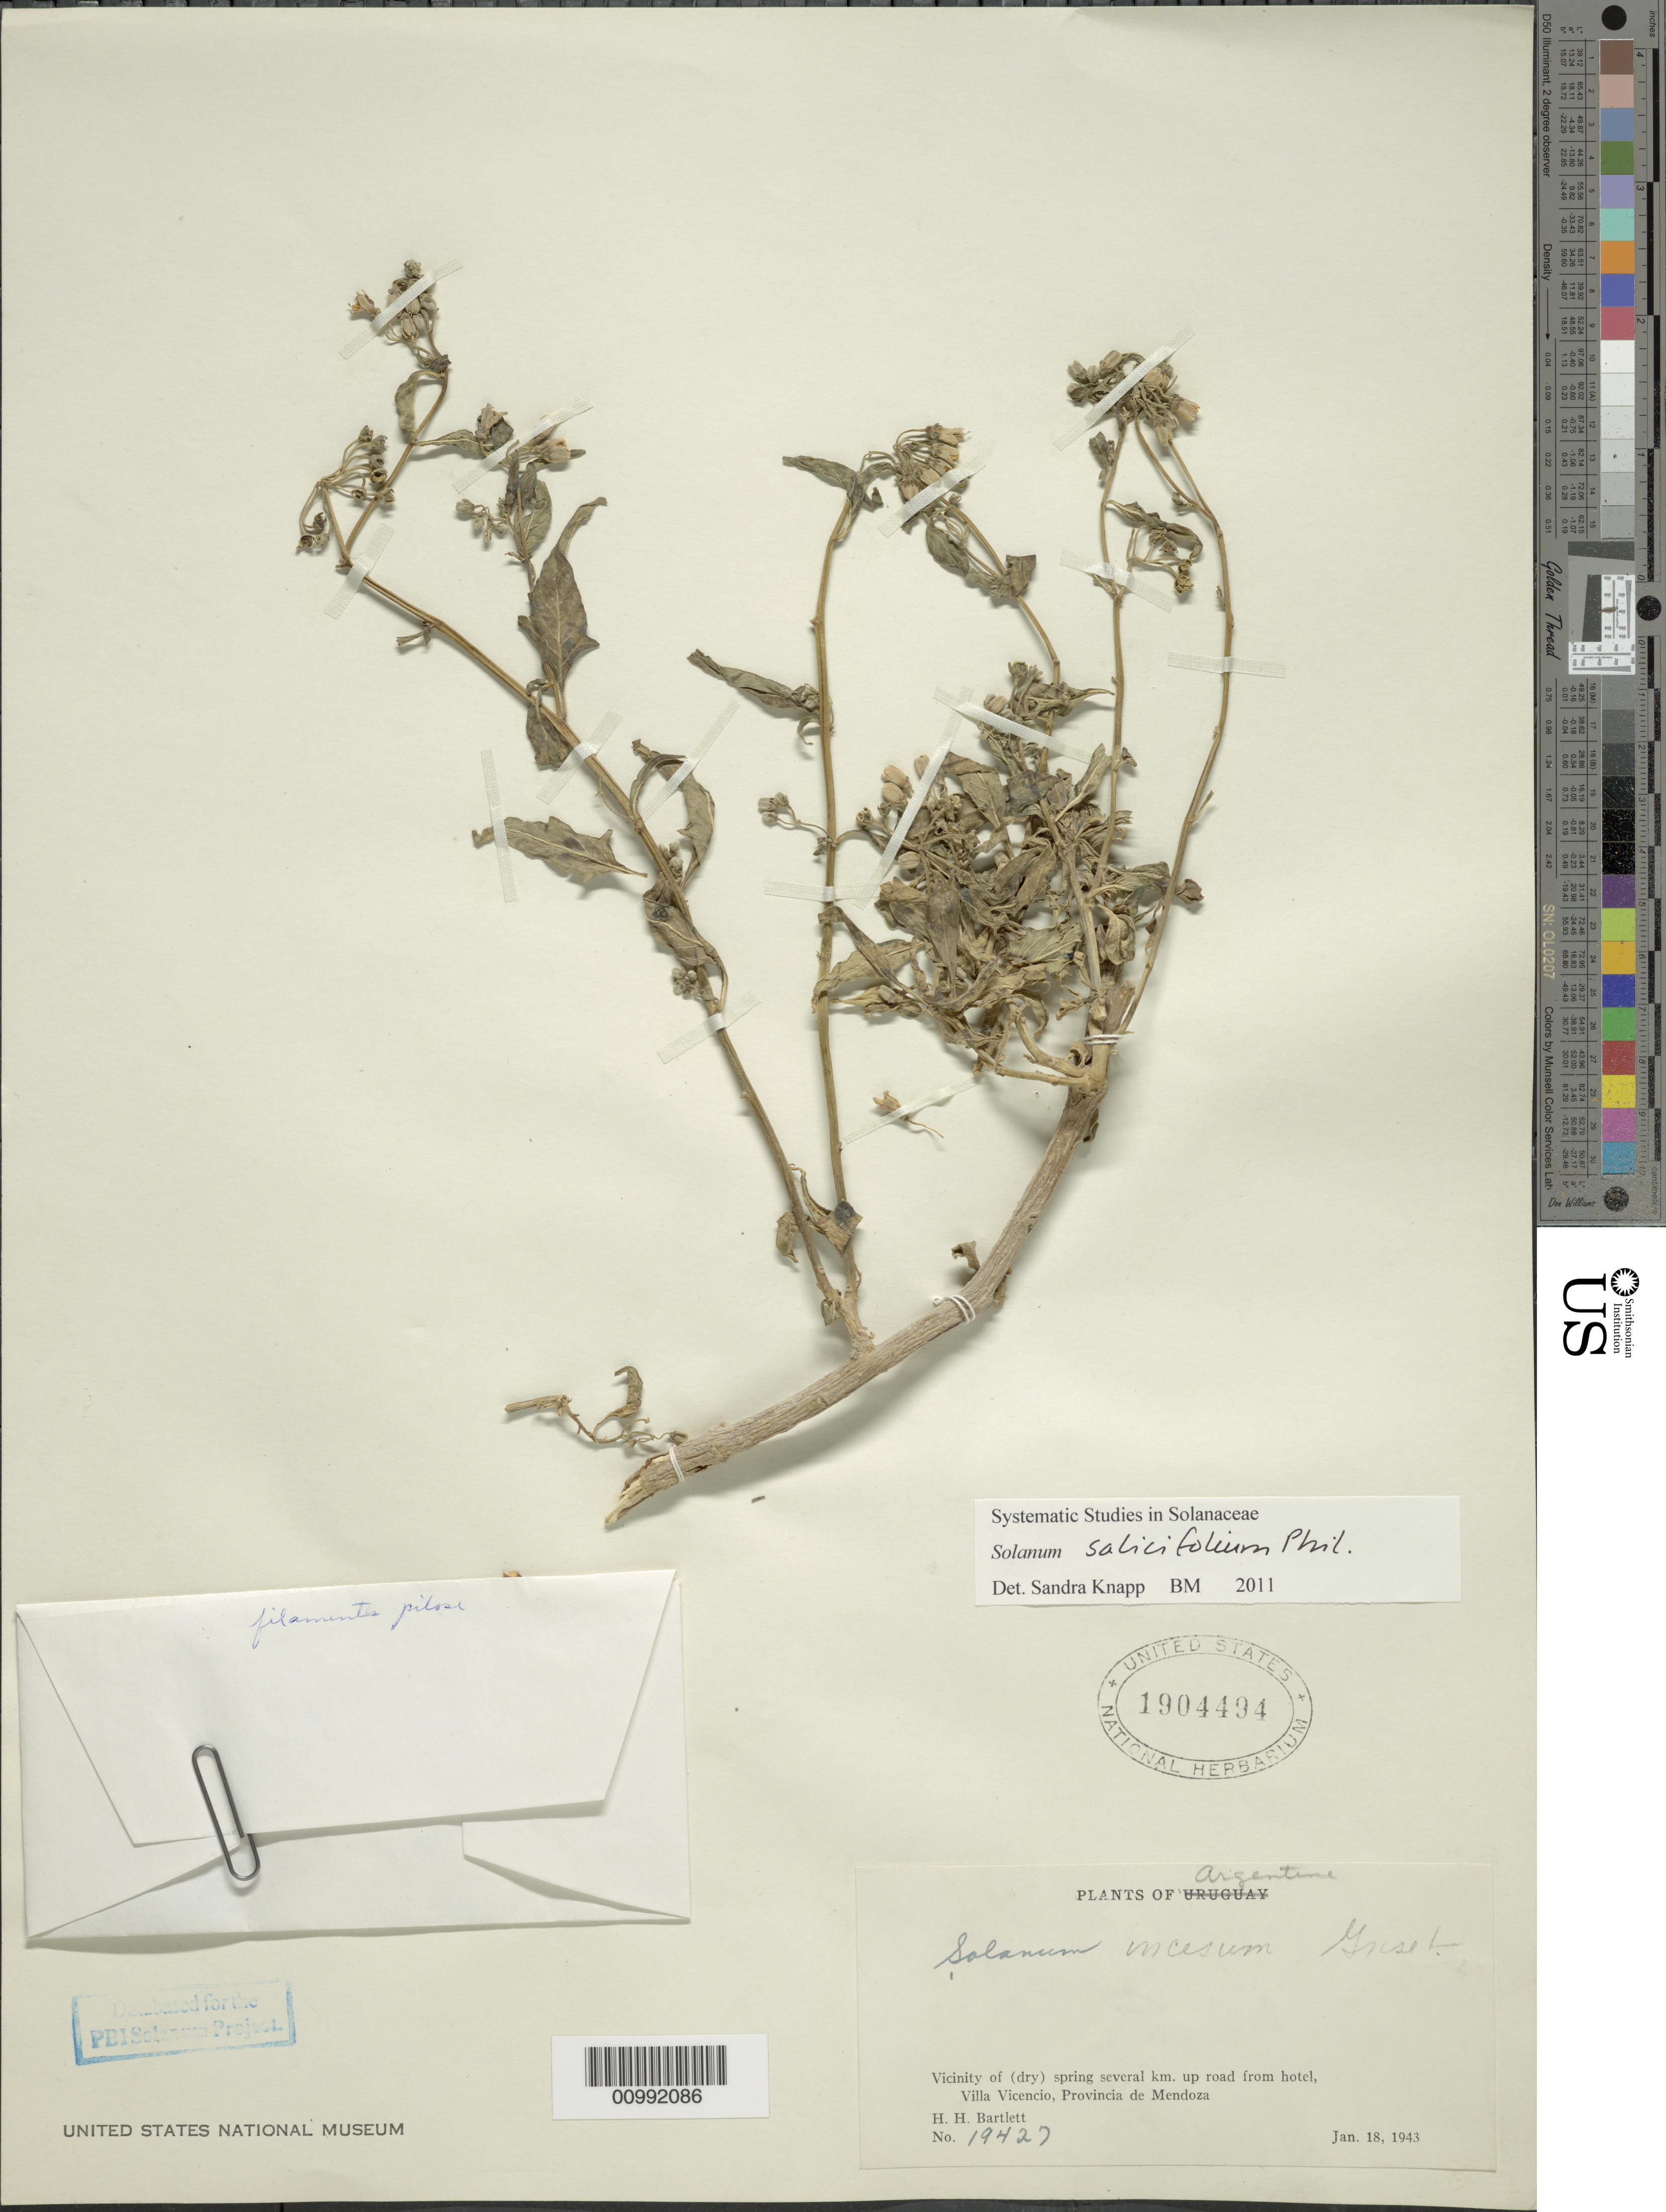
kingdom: Plantae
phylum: Tracheophyta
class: Magnoliopsida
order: Solanales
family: Solanaceae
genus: Solanum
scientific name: Solanum salicifolium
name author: Phil.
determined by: Knapp, S. D.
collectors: H. H. Bartlett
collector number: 19427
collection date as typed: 18 Jan 1943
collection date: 1943-01-18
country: Argentina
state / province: Mendoza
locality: several km up road from hotel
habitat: vicinity of dry spring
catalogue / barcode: US 1904494